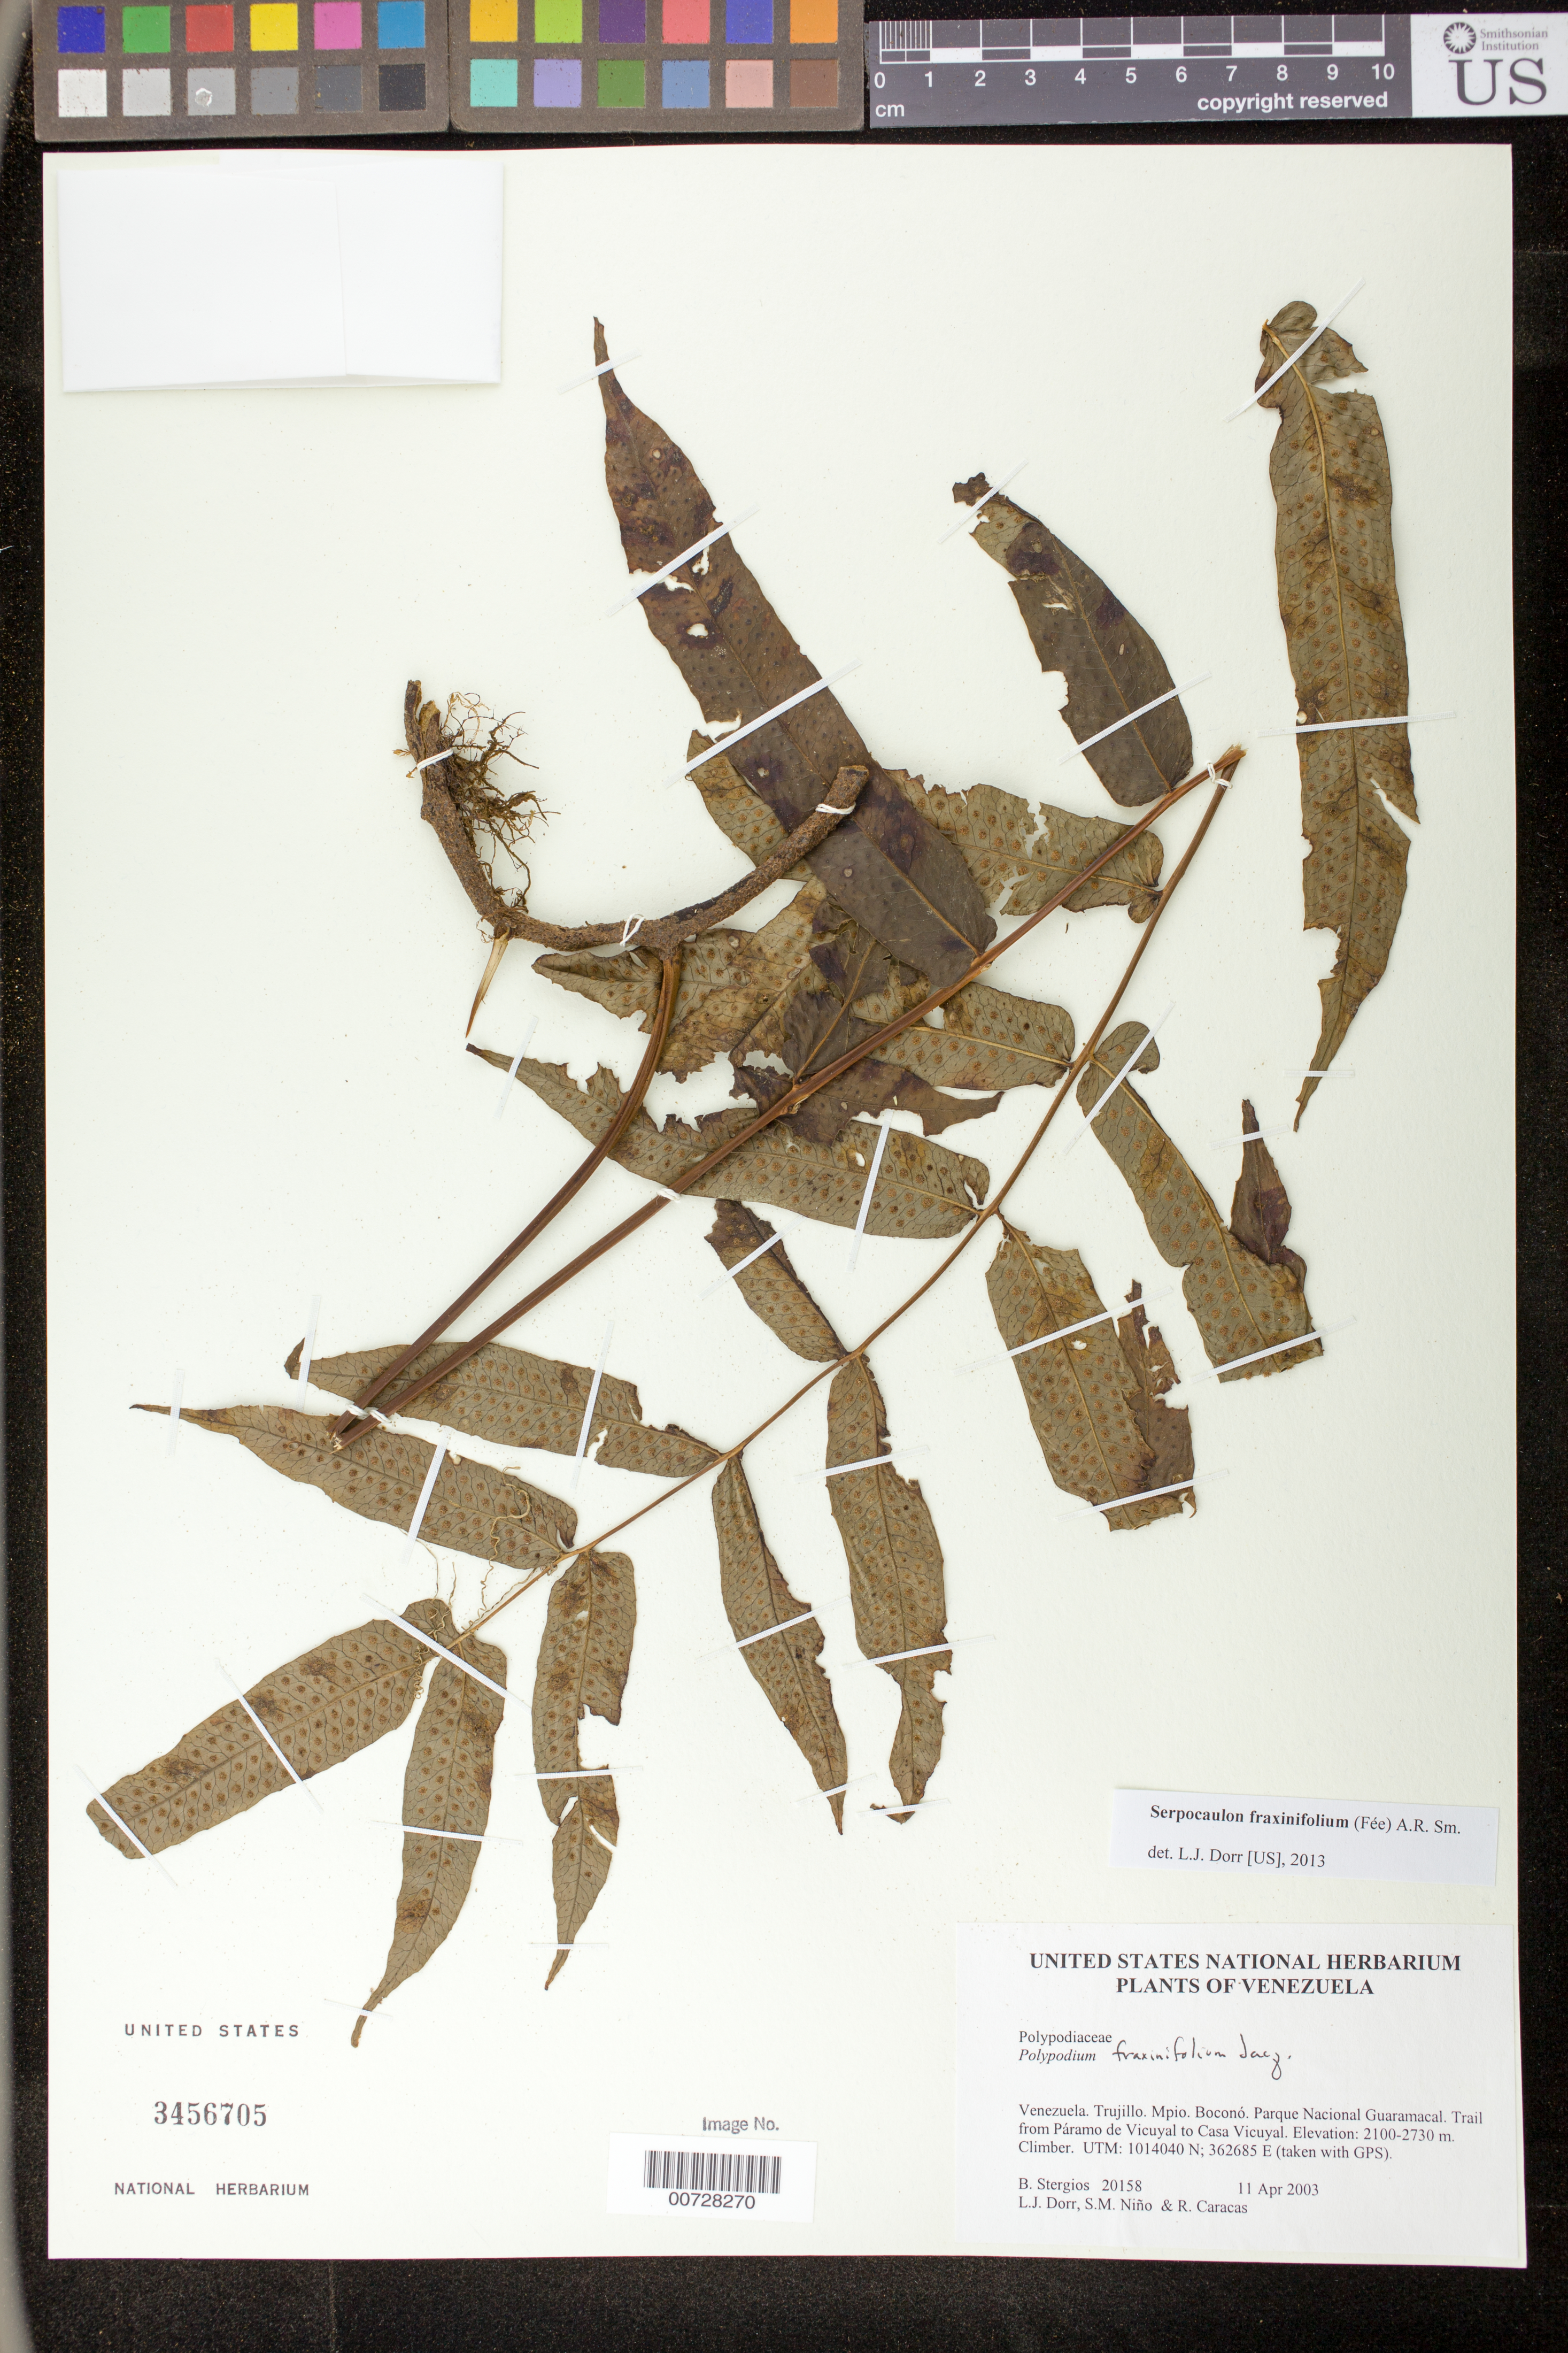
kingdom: Plantae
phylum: Tracheophyta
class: Polypodiopsida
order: Polypodiales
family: Polypodiaceae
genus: Serpocaulon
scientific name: Serpocaulon fraxinifolium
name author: (Jacq.) A.R. Sm.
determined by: Dorr, L. J., (BOT), Smithsonian Institution - National Museum of Natural History (UNITED STATES)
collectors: B. G. Stergios, L. J. Dorr, S. M. Niño & R. Caracas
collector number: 20158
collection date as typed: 11 Apr 2003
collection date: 2003-04-11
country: Venezuela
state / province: Trujillo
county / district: Boconó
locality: Parque Nacional Guaramacal. Trail from Páramo de Vicuyal to Casa Vicuyal.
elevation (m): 2100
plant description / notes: PORT, US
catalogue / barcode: US 3456705